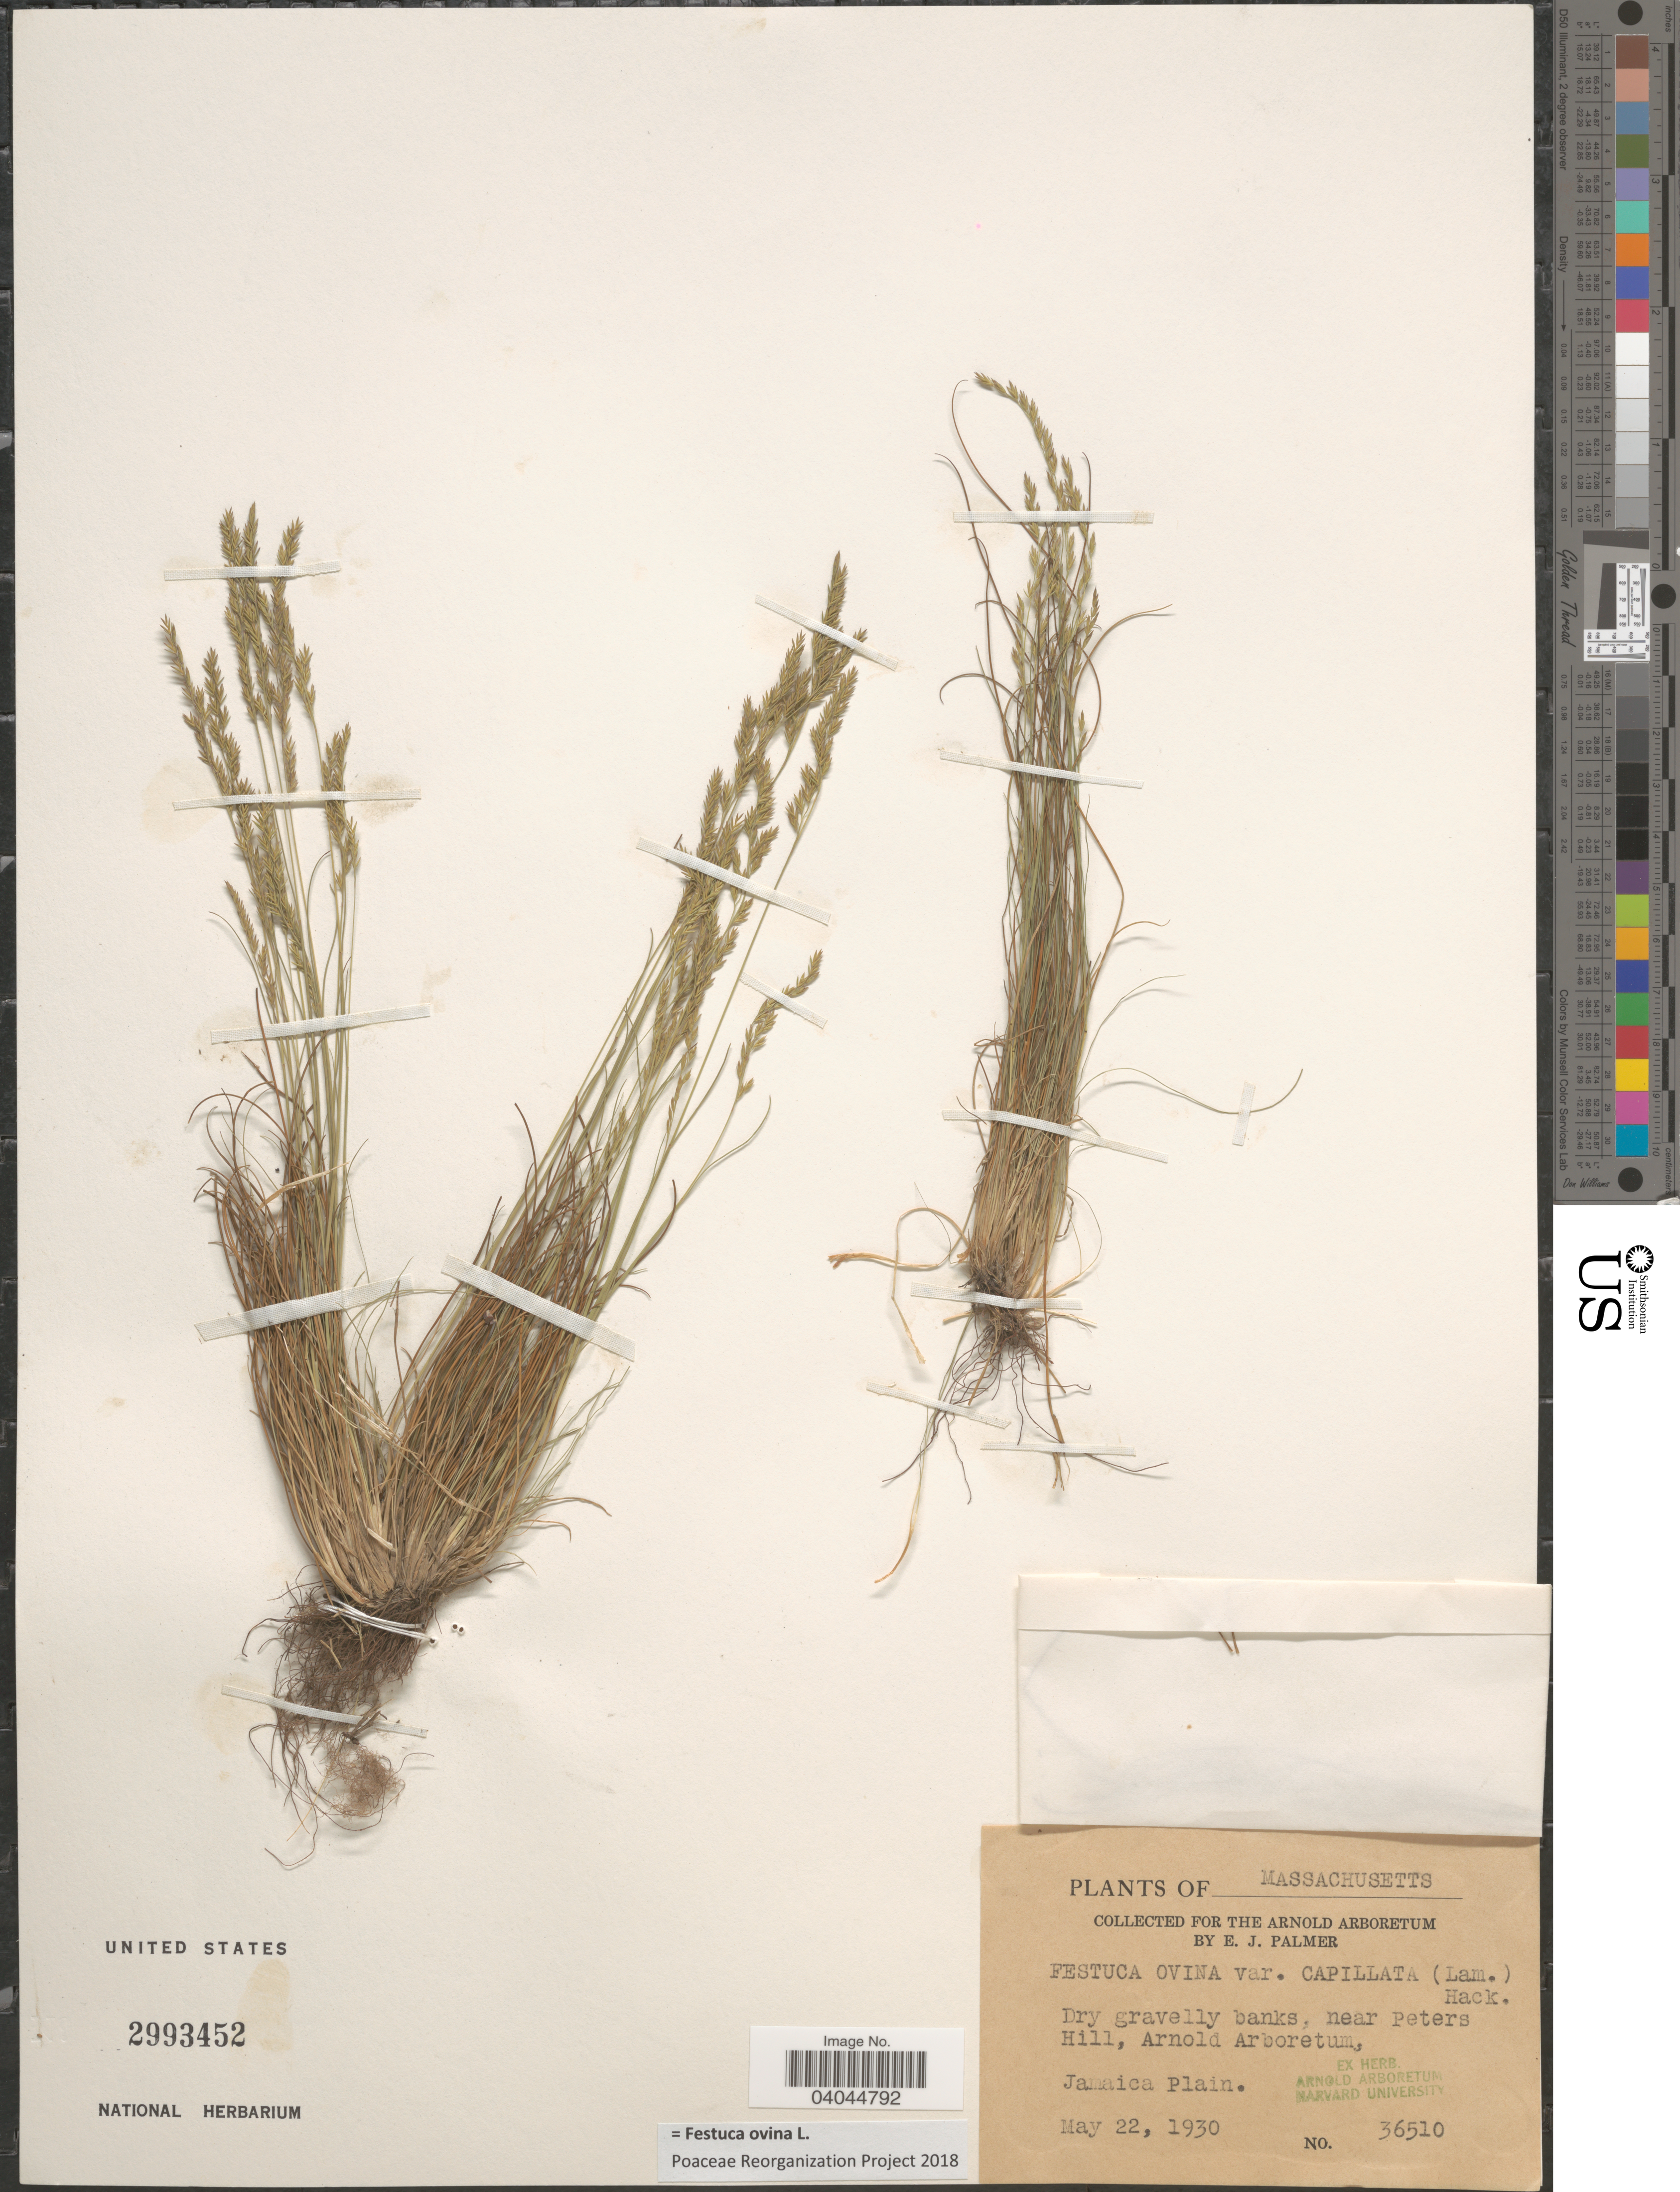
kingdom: Plantae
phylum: Tracheophyta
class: Liliopsida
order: Poales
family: Poaceae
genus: Festuca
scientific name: Festuca ovina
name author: L.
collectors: E. J. Palmer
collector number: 36510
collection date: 1930-05-22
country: United States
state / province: Massachusetts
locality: Dry gravelly banks, near Peters Hill, Arnold Arboretum. Jamacain Plain.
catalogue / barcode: US 2993452